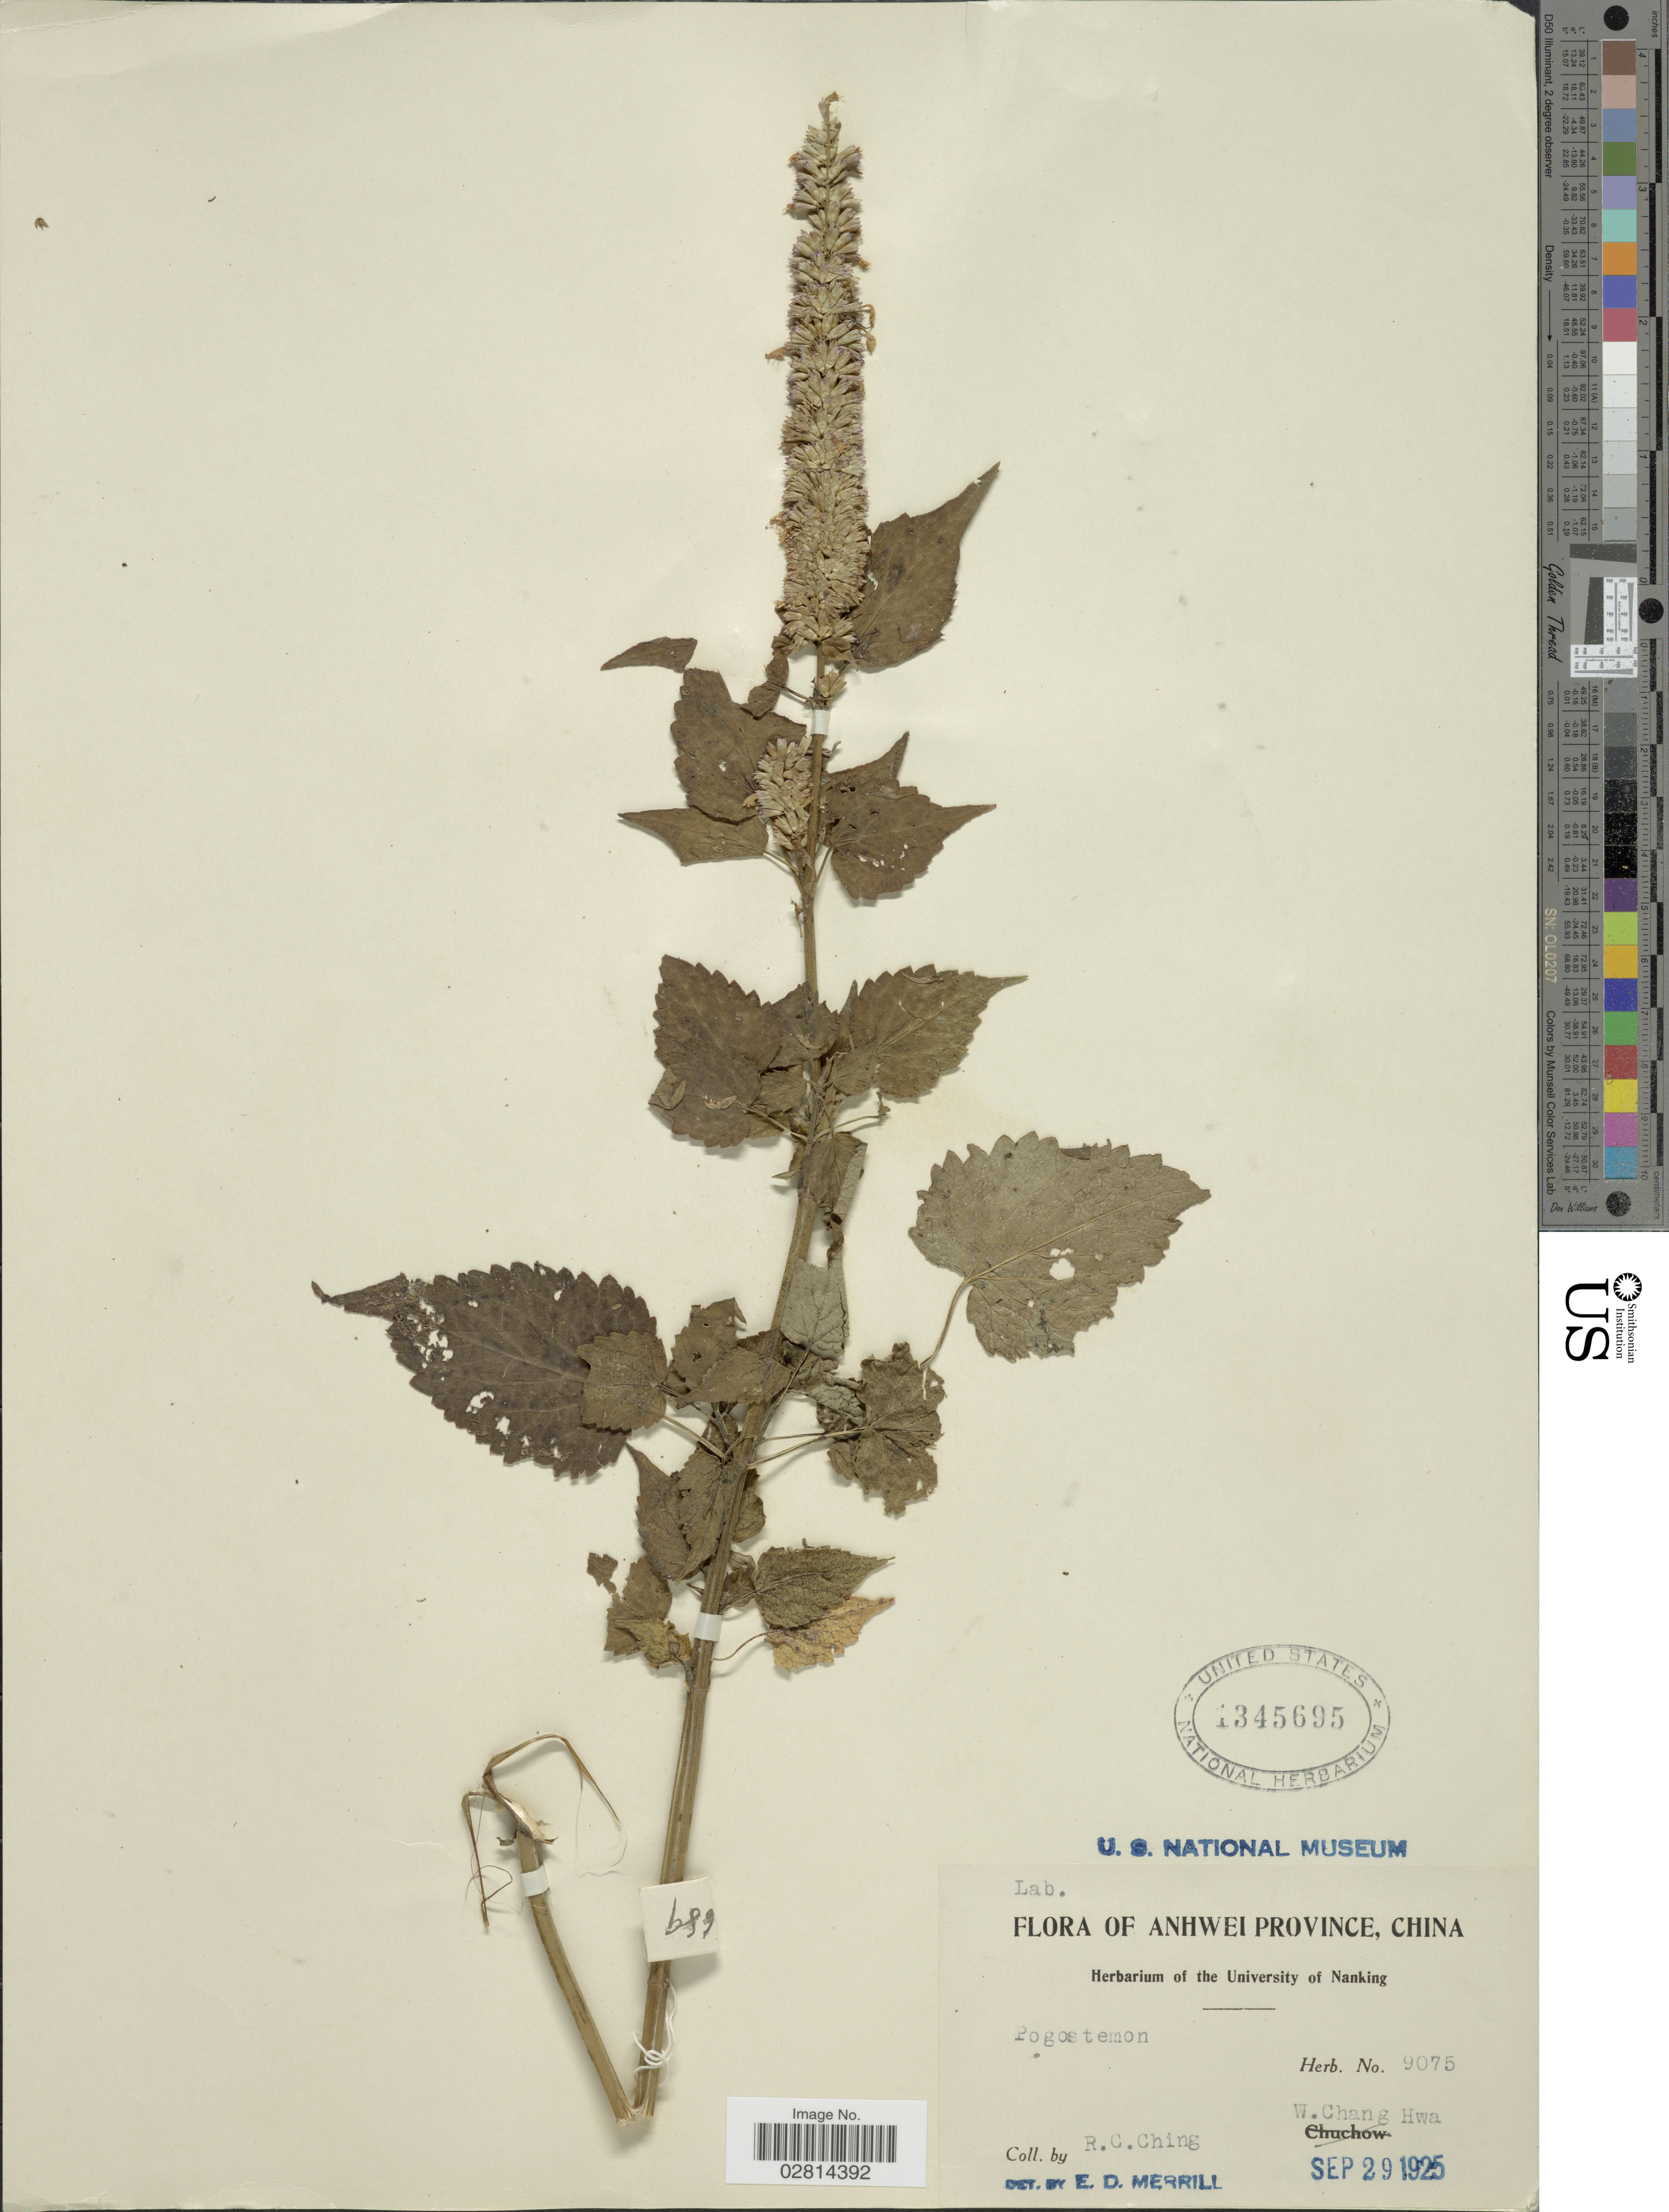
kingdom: Plantae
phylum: Tracheophyta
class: Magnoliopsida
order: Lamiales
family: Lamiaceae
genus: Pogostemon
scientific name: Pogostemon sp.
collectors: R. C. Ching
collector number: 9075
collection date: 1925-09-29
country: China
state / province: Anhui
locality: Anhwei Province. W. Chang Hwa.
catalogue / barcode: US 1345695